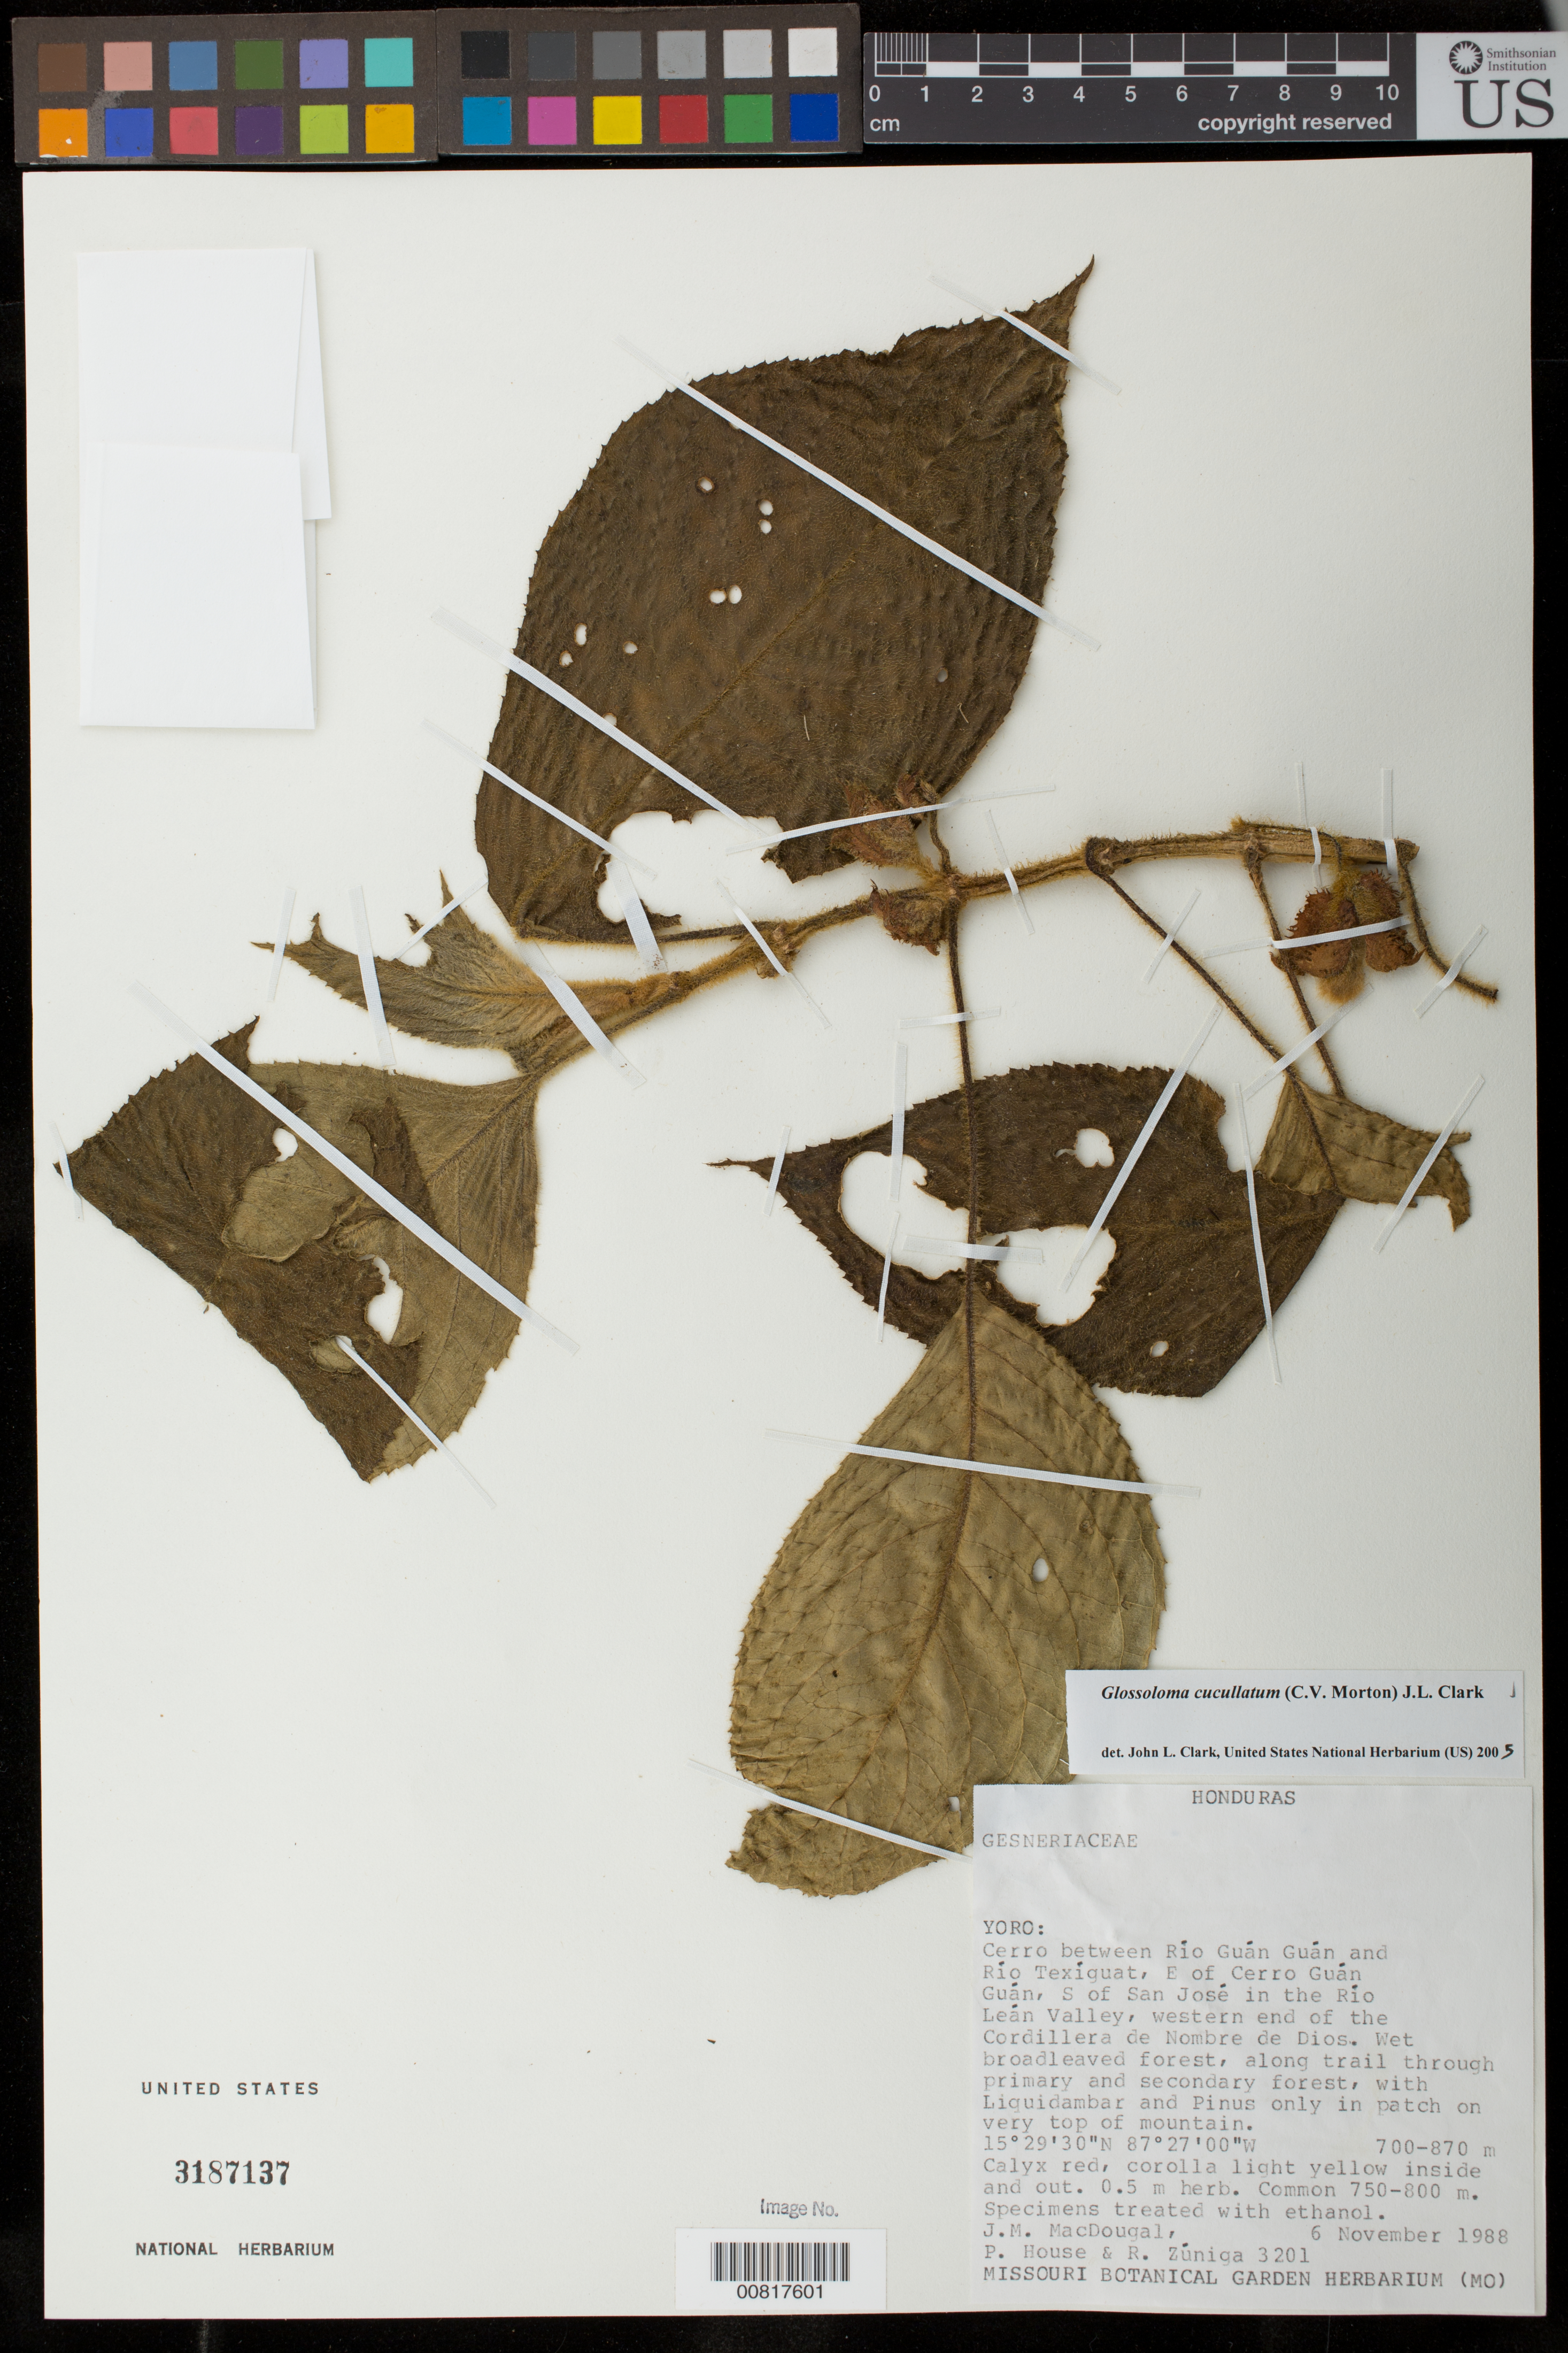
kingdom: Plantae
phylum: Tracheophyta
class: Magnoliopsida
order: Lamiales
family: Gesneriaceae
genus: Glossoloma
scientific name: Glossoloma cucullatum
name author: (C.V. Morton) J.L. Clark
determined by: Clark, J. L., (SEL), The Marie Selby Botanical Garden (UNITED STATES)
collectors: J. M. MacDougal, P. House & R. Zúñiga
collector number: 3201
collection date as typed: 06 Nov 1988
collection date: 1988-11-06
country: Honduras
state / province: Yoro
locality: Cerro between Río Guán Guán and Río Texíguat, E of Cerro Guaán Guán, S of San José in the Río Leán Valley, western end of the Cordillera de Nombre de Dios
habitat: Wet broadleaved forest, along trail through primary and secondary forest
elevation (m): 700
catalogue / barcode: US 3187137